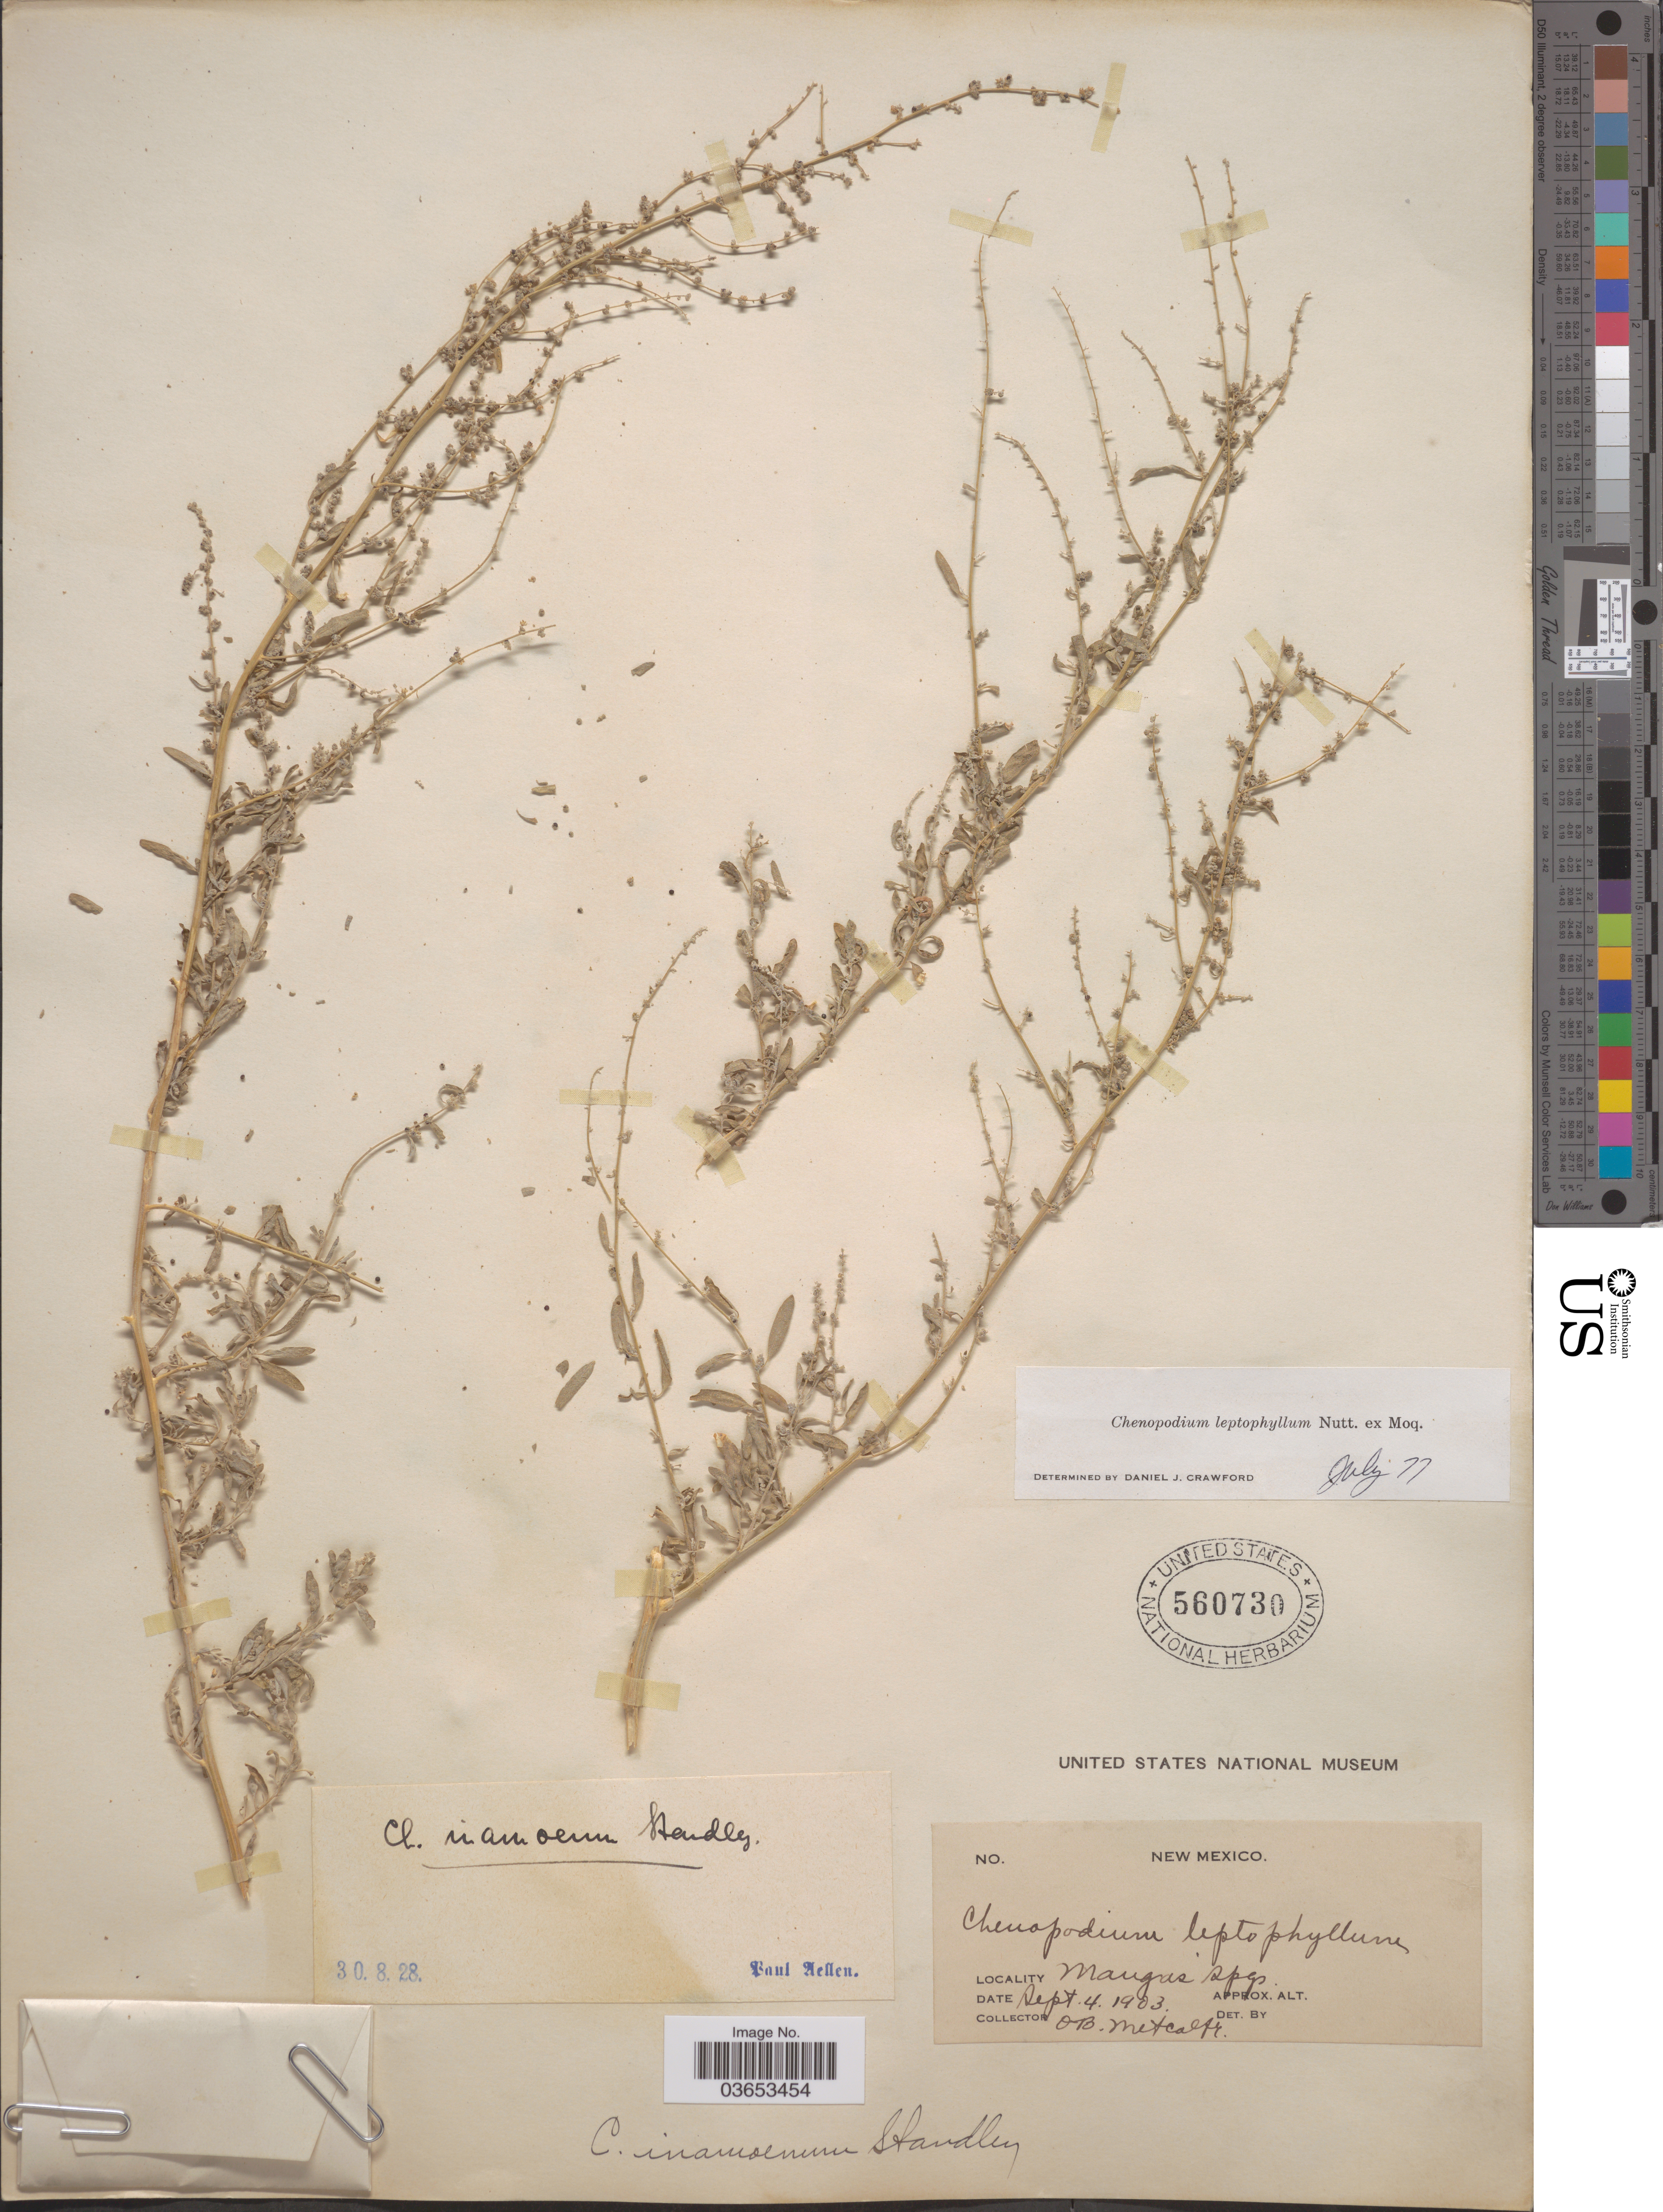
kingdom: Plantae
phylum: Tracheophyta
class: Magnoliopsida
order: Caryophyllales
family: Amaranthaceae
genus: Chenopodium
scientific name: Chenopodium leptophyllum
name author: (Moq.) Nutt. ex S. Watson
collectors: O. B. Metcalfe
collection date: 1903-09-04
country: United States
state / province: New Mexico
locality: Mangas Spgs.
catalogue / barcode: US 560730